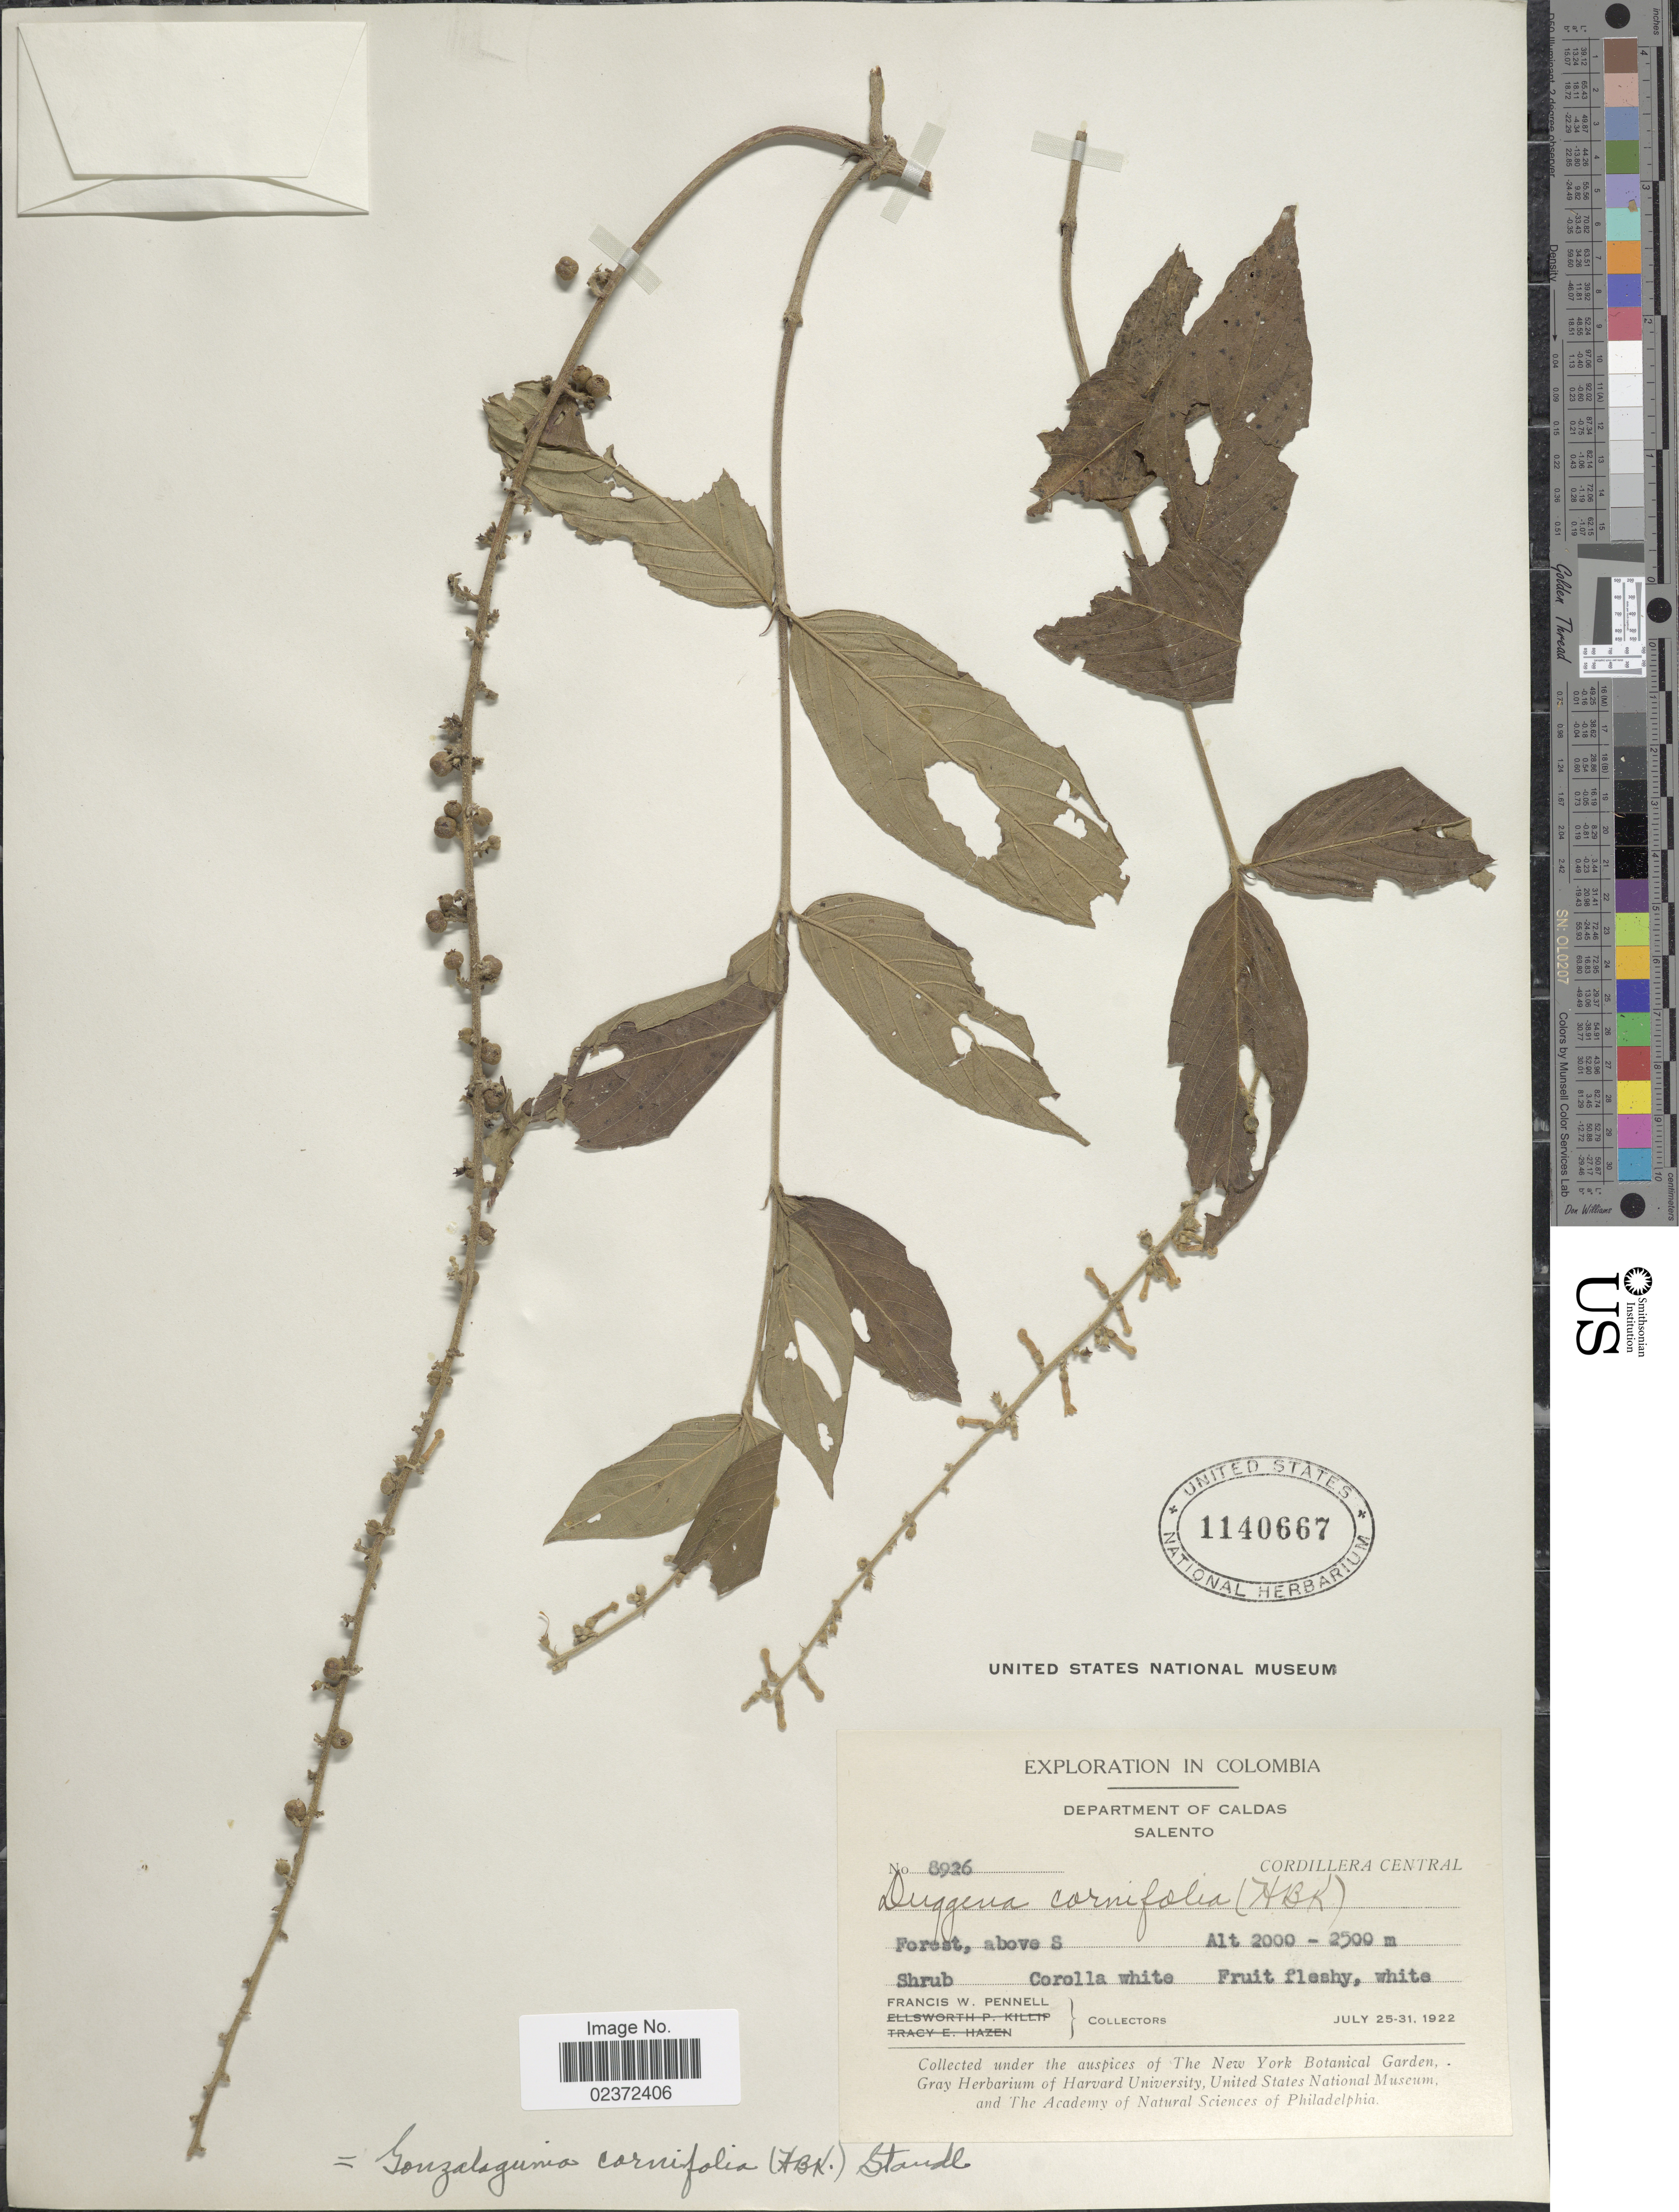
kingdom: Plantae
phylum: Tracheophyta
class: Magnoliopsida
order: Gentianales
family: Rubiaceae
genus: Gonzalagunia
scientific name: Gonzalagunia cornifolia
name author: (Kunth) Standl.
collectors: F. W. Pennell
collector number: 8926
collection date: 1922-07-25/1922-07-31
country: Colombia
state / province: Caldas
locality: Salento, Cordillera Central,above S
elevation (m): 2000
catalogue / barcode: US 1140667